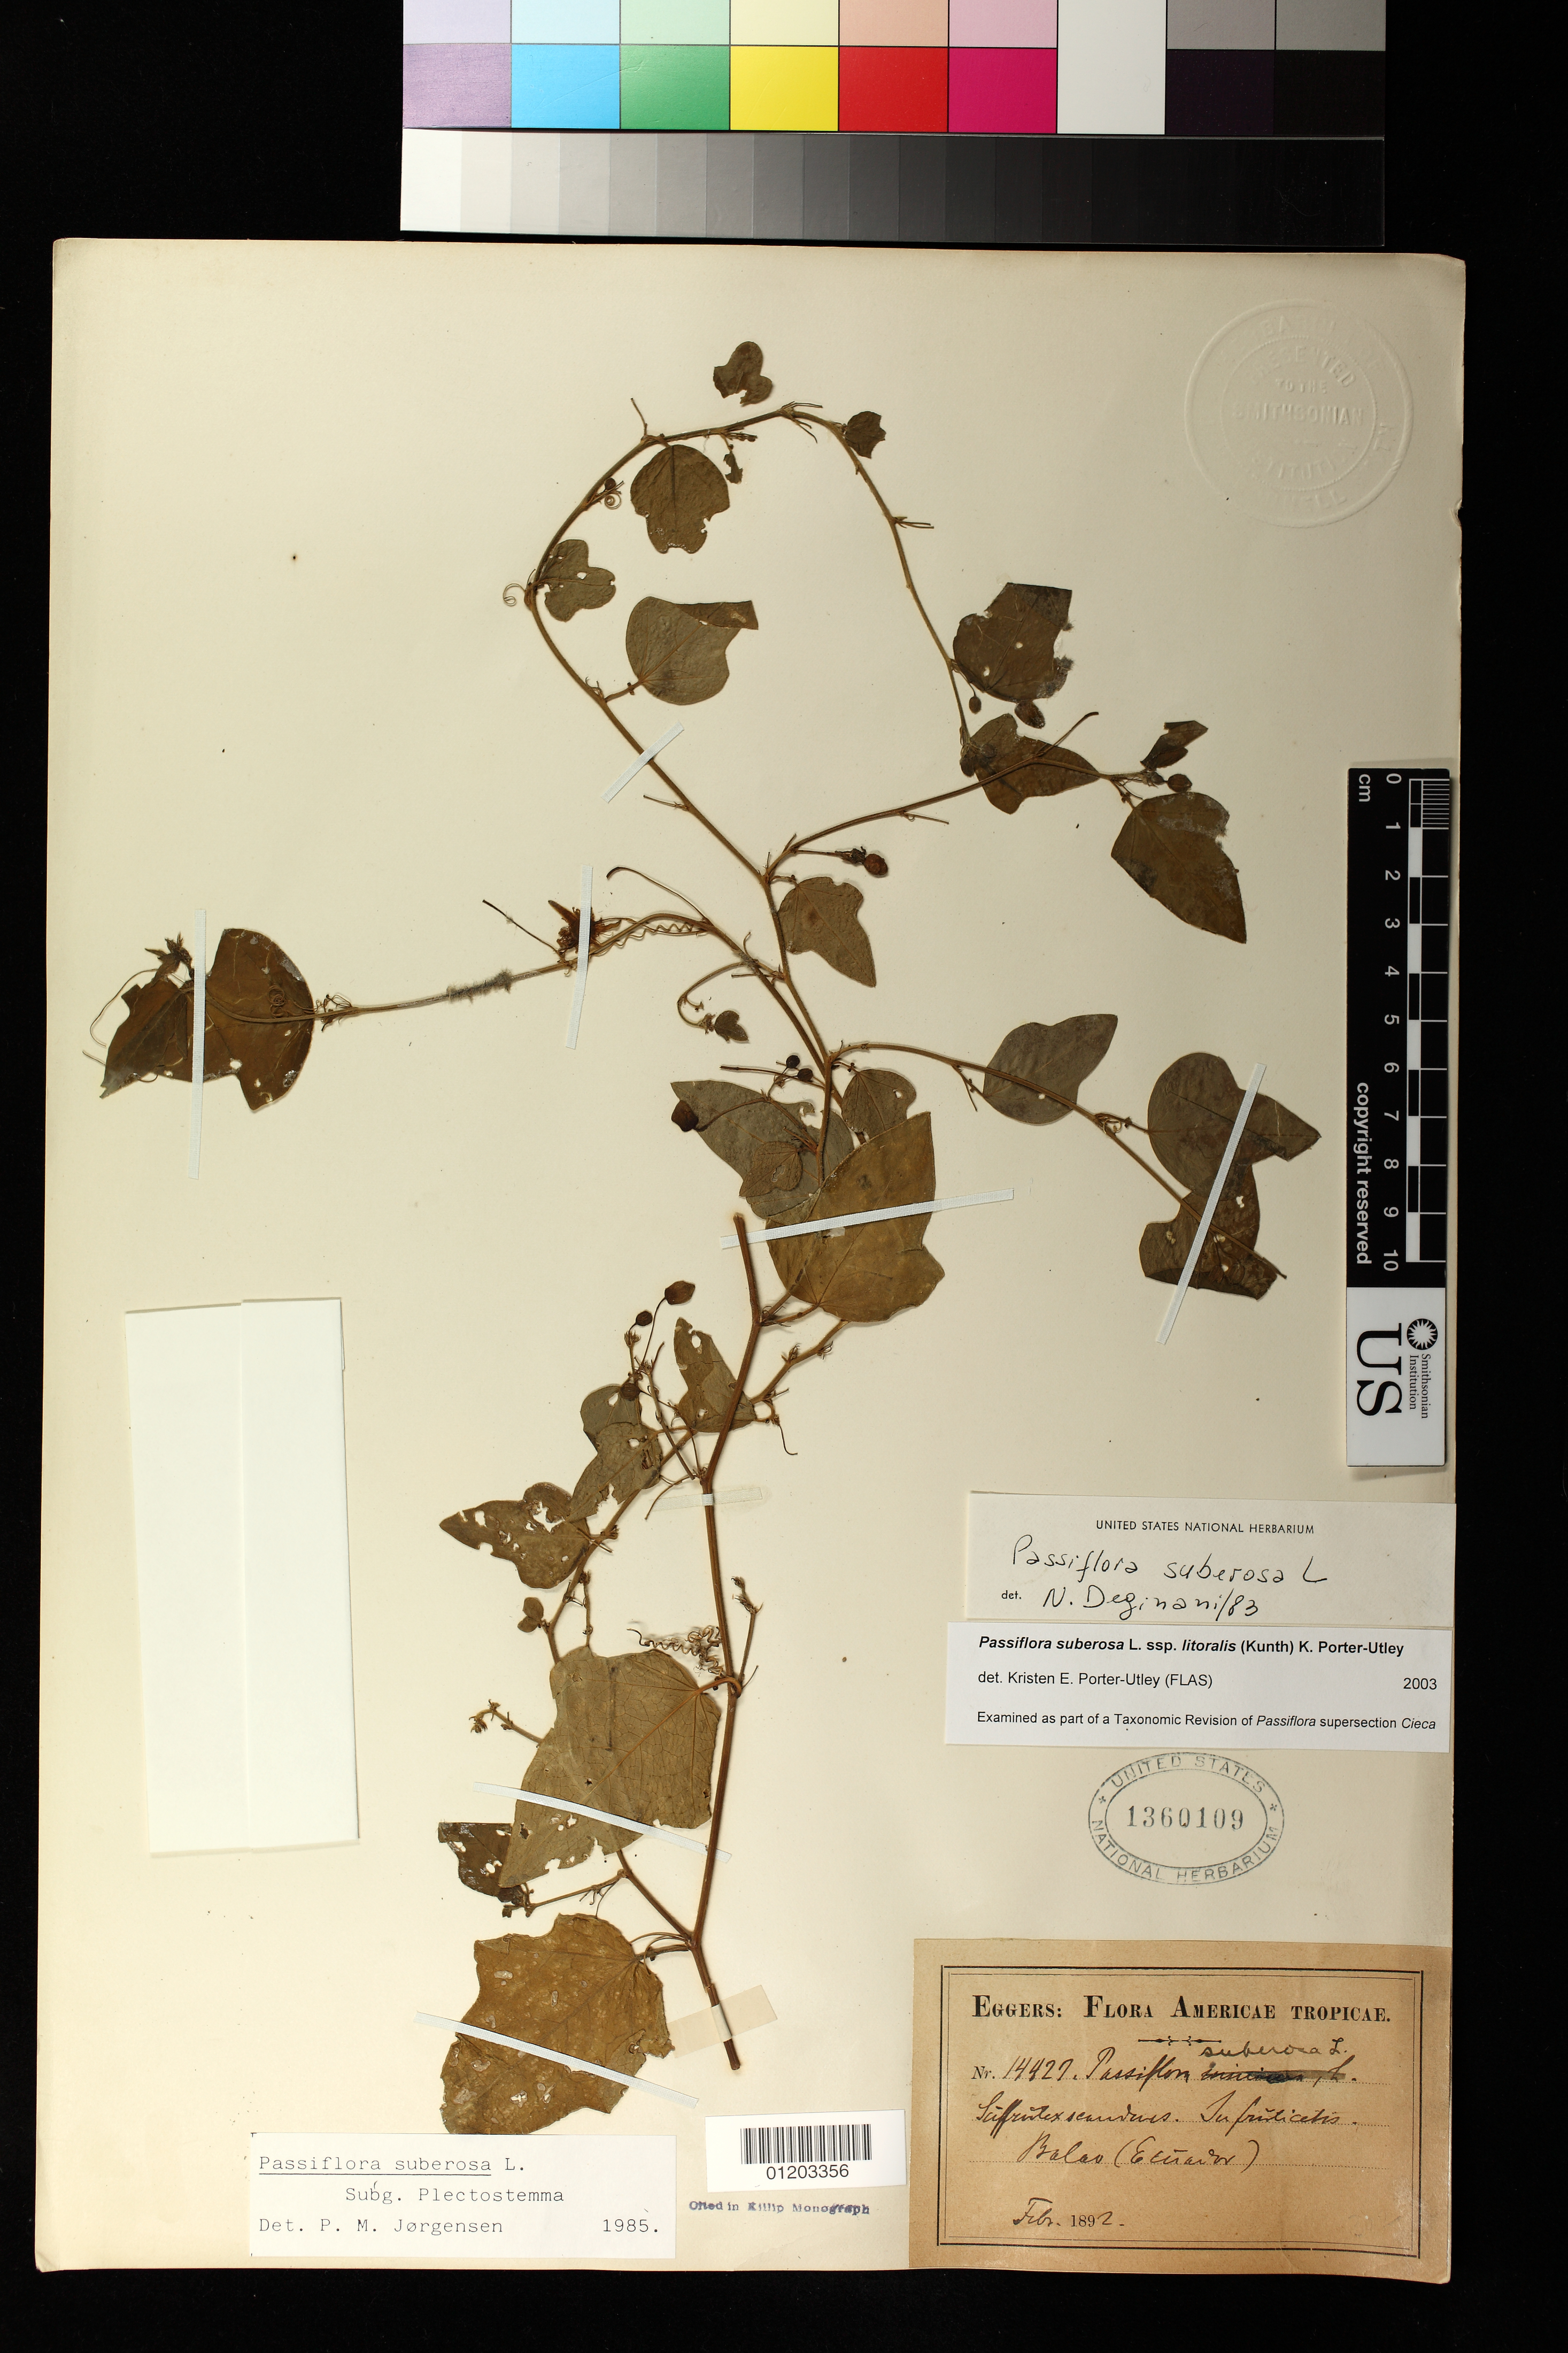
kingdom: Plantae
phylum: Tracheophyta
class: Magnoliopsida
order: Malpighiales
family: Passifloraceae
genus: Passiflora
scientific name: Passiflora stipulata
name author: Aubl.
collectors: -. Eggers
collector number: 14427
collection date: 1892-02-01/1892-02-28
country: Ecuador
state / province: Guayas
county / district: Balao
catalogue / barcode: US 1360109